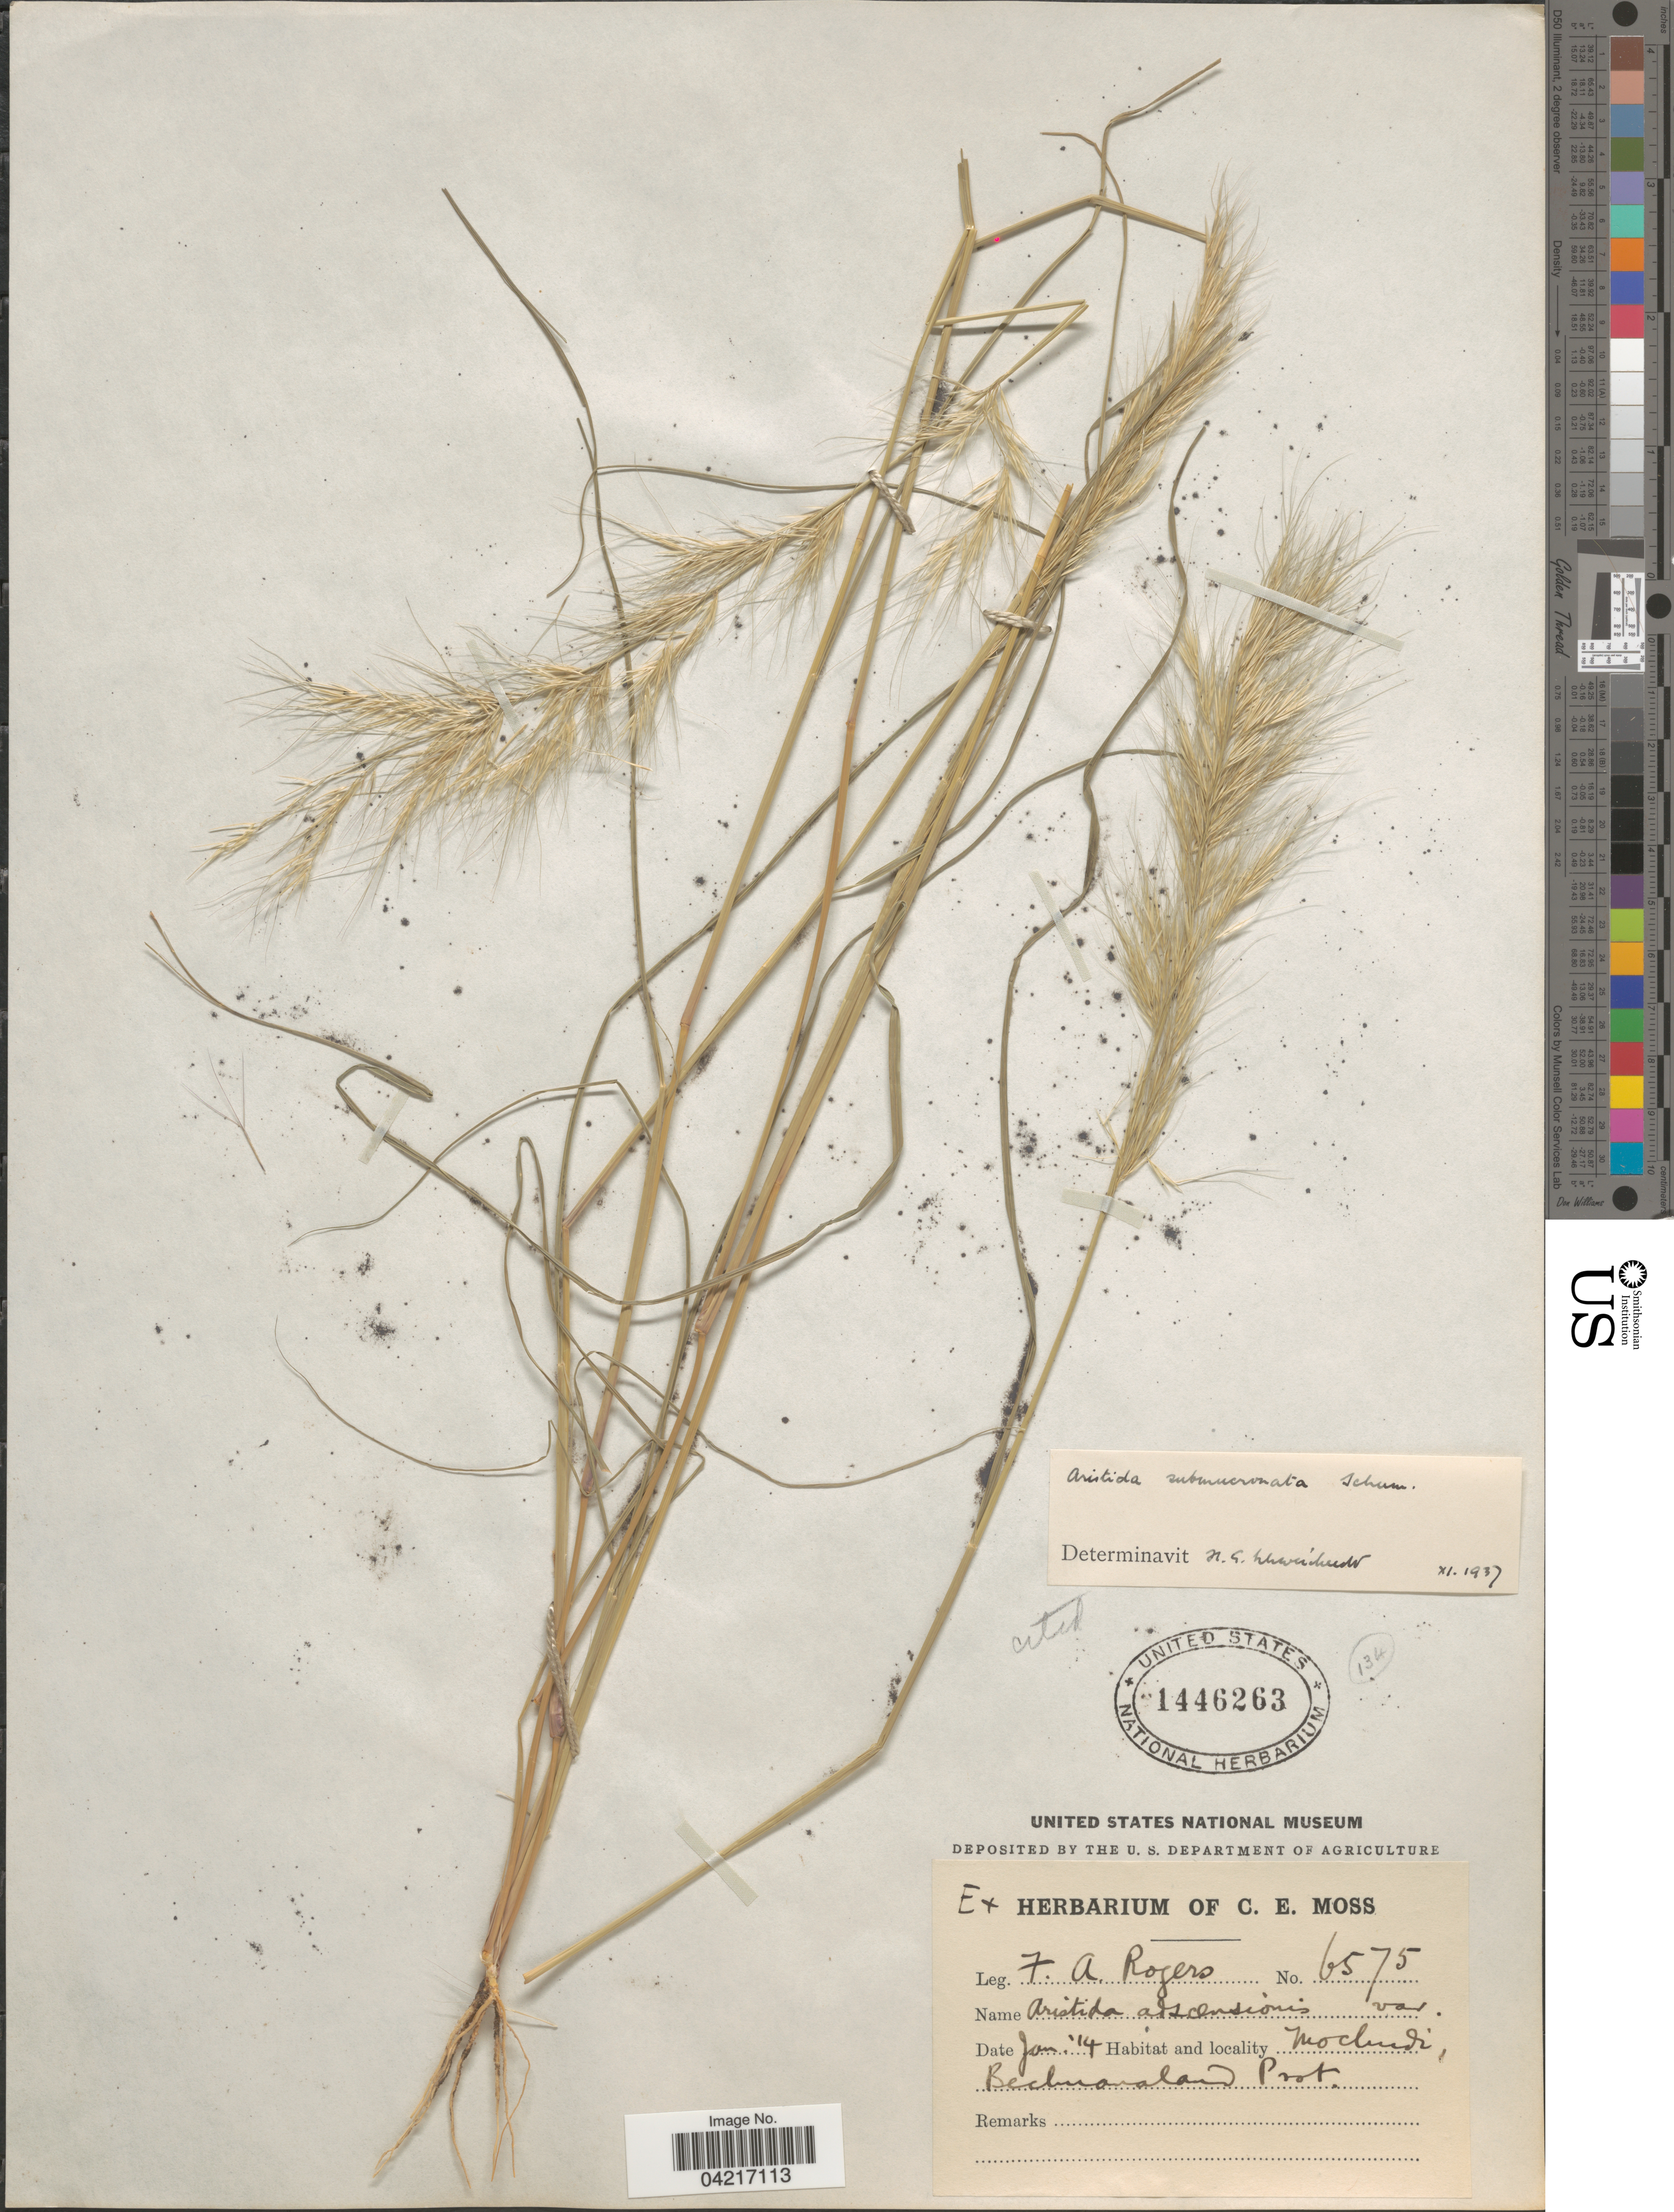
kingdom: Plantae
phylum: Tracheophyta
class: Liliopsida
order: Poales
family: Poaceae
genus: Aristida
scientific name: Aristida adscensionis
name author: L.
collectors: F. A. Rogers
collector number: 6575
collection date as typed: Transcribed d/m/y: /1/14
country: Botswana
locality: Mochudi. Bechuanaland Prot.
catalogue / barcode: US 1446263